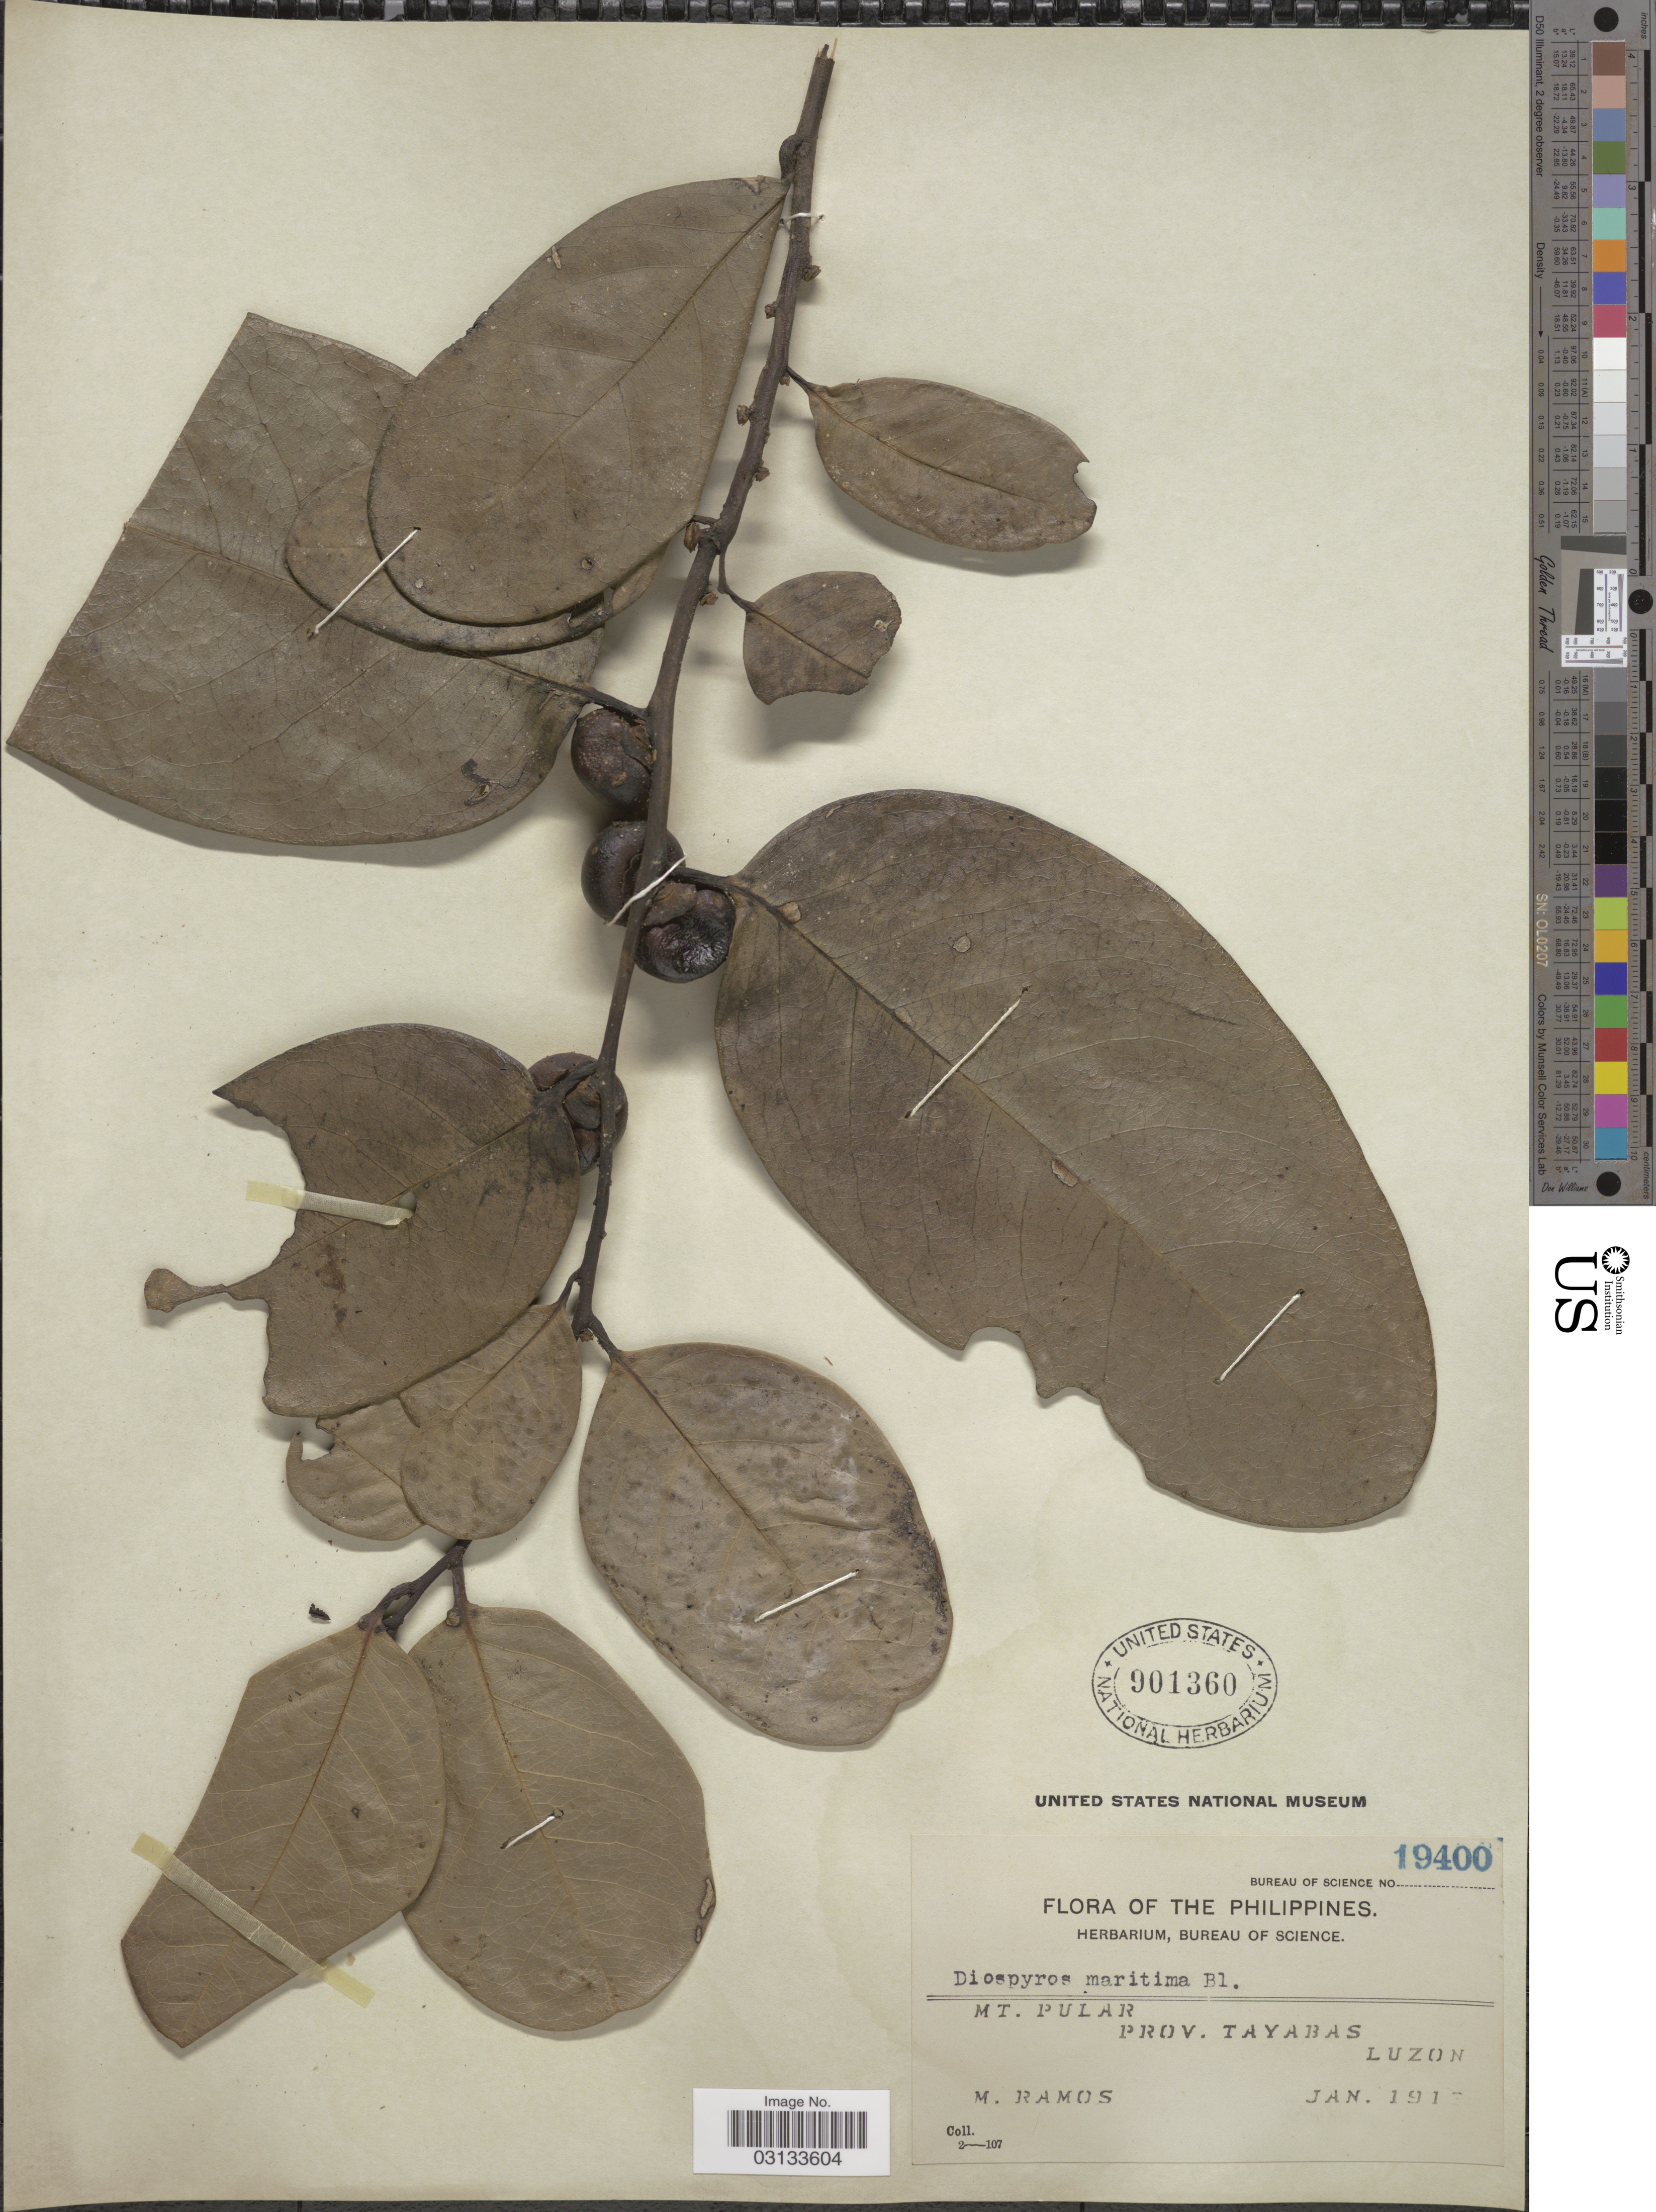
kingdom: Plantae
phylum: Tracheophyta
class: Magnoliopsida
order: Ericales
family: Ebenaceae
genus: Diospyros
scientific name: Diospyros maritima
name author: Blume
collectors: M. Ramos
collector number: Bureau of Science 19400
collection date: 1917-01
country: Philippines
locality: Mt. Pular. Prov. Tayabas. Luzon.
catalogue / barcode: US 901360